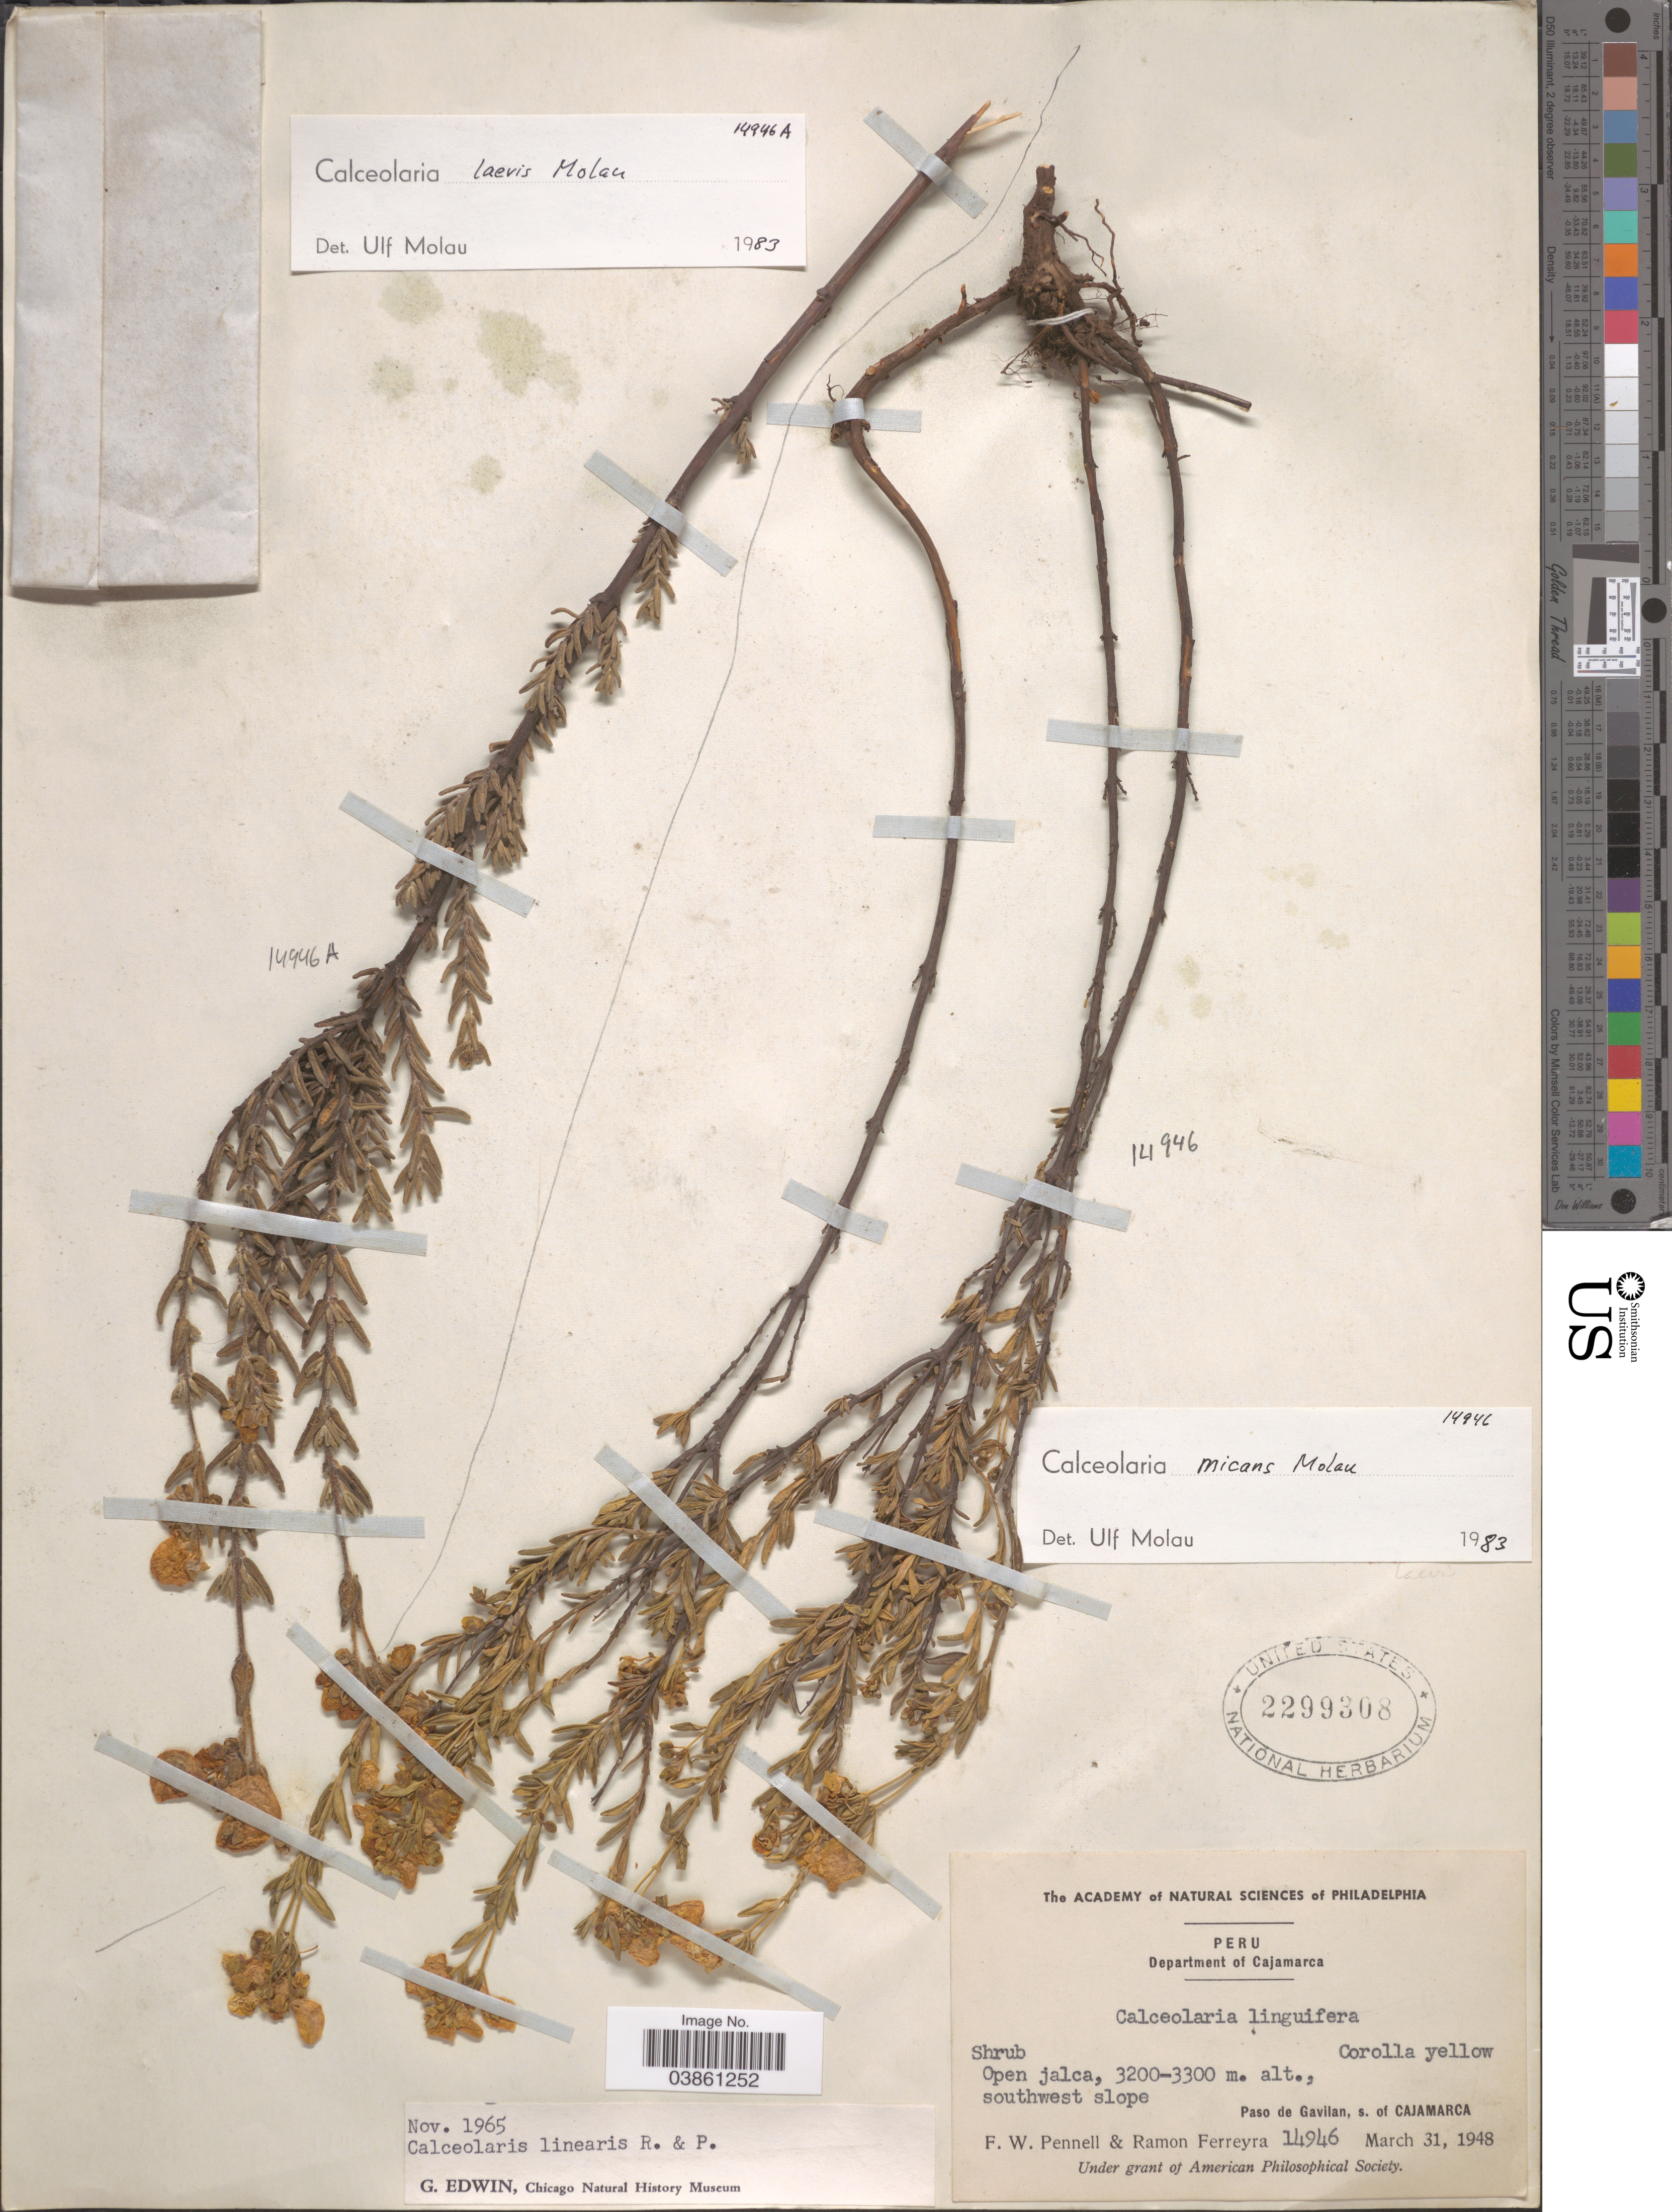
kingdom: Plantae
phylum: Tracheophyta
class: Magnoliopsida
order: Lamiales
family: Calceolariaceae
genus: Calceolaria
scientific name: Calceolaria laevis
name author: Molau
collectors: F. W. Pennell & R. A. Ferreyra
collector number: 14946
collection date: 1948-03-31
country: Peru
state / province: Cajamarca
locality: Department of Cajamarca. Open jalca, southwest slope. Paso de Gavilan, s. of Cajamarca.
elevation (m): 3200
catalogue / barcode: US 2299308